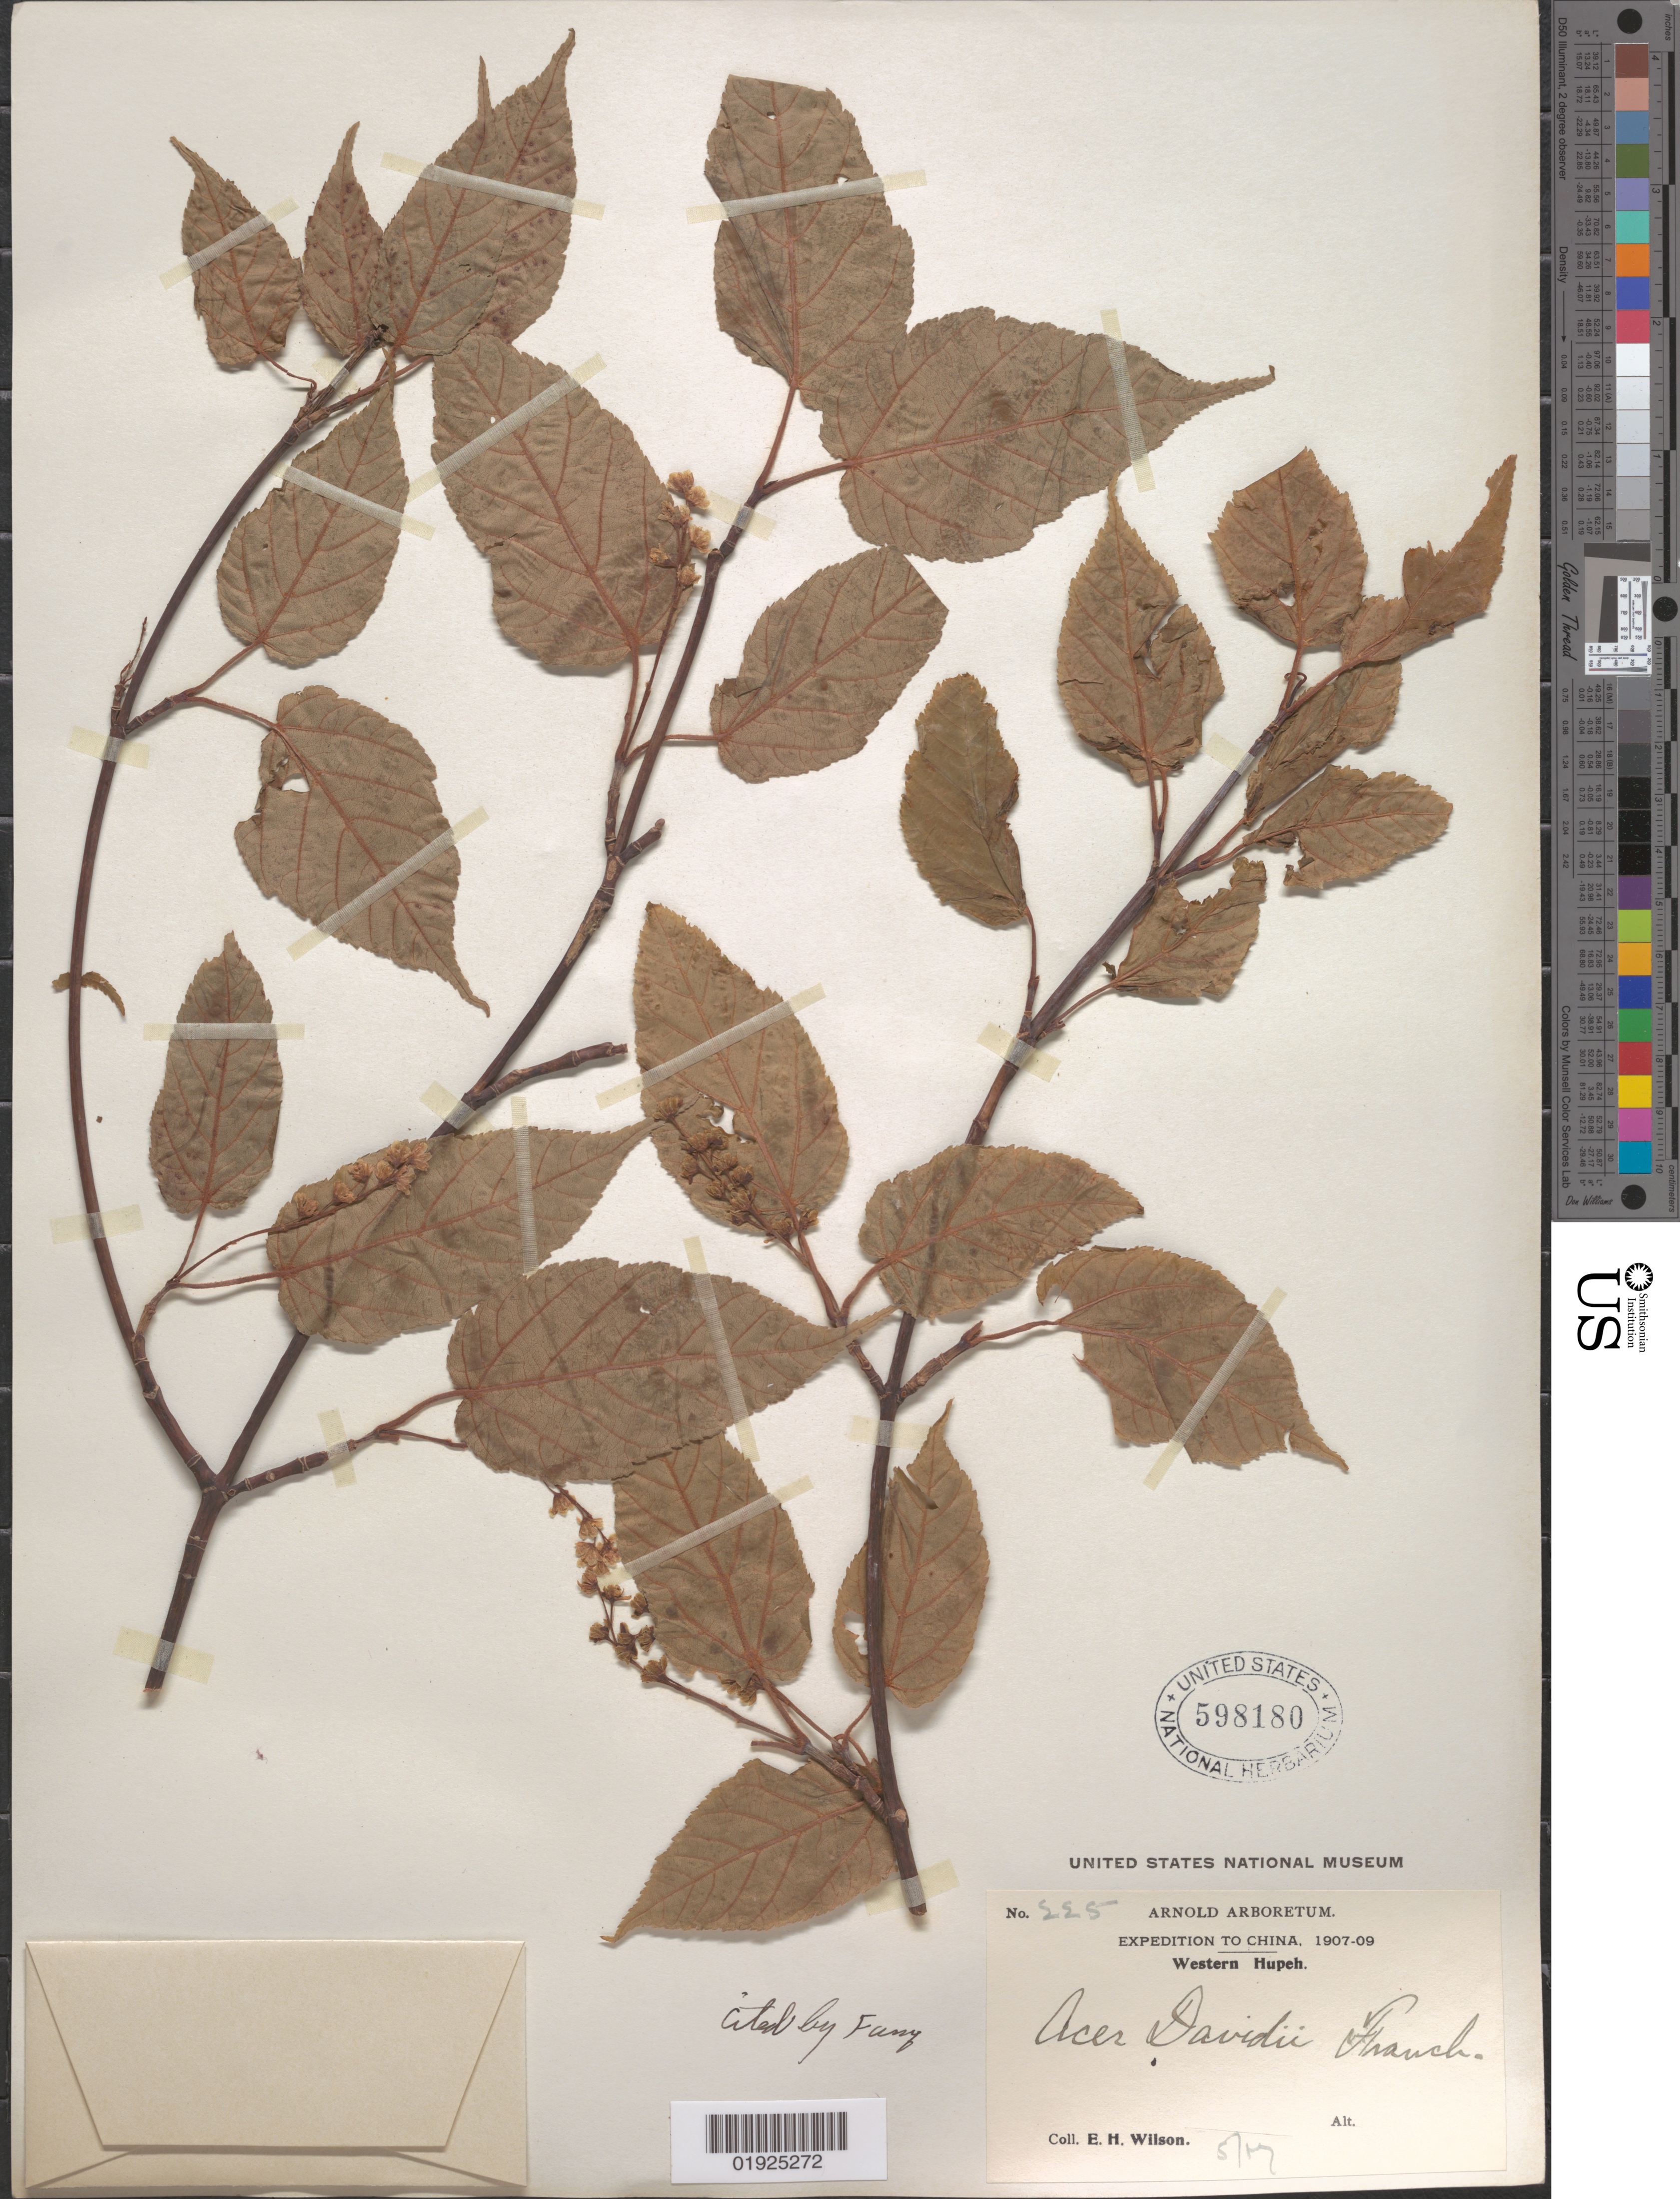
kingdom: Plantae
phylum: Tracheophyta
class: Magnoliopsida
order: Sapindales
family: Sapindaceae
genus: Acer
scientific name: Acer sikkimense subsp. davidii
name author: (Franch.) Wesm.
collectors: E. H. Wilson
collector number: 225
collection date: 1907-05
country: China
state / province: Hubei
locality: Western Hupeh [Hubei]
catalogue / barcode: US 598180